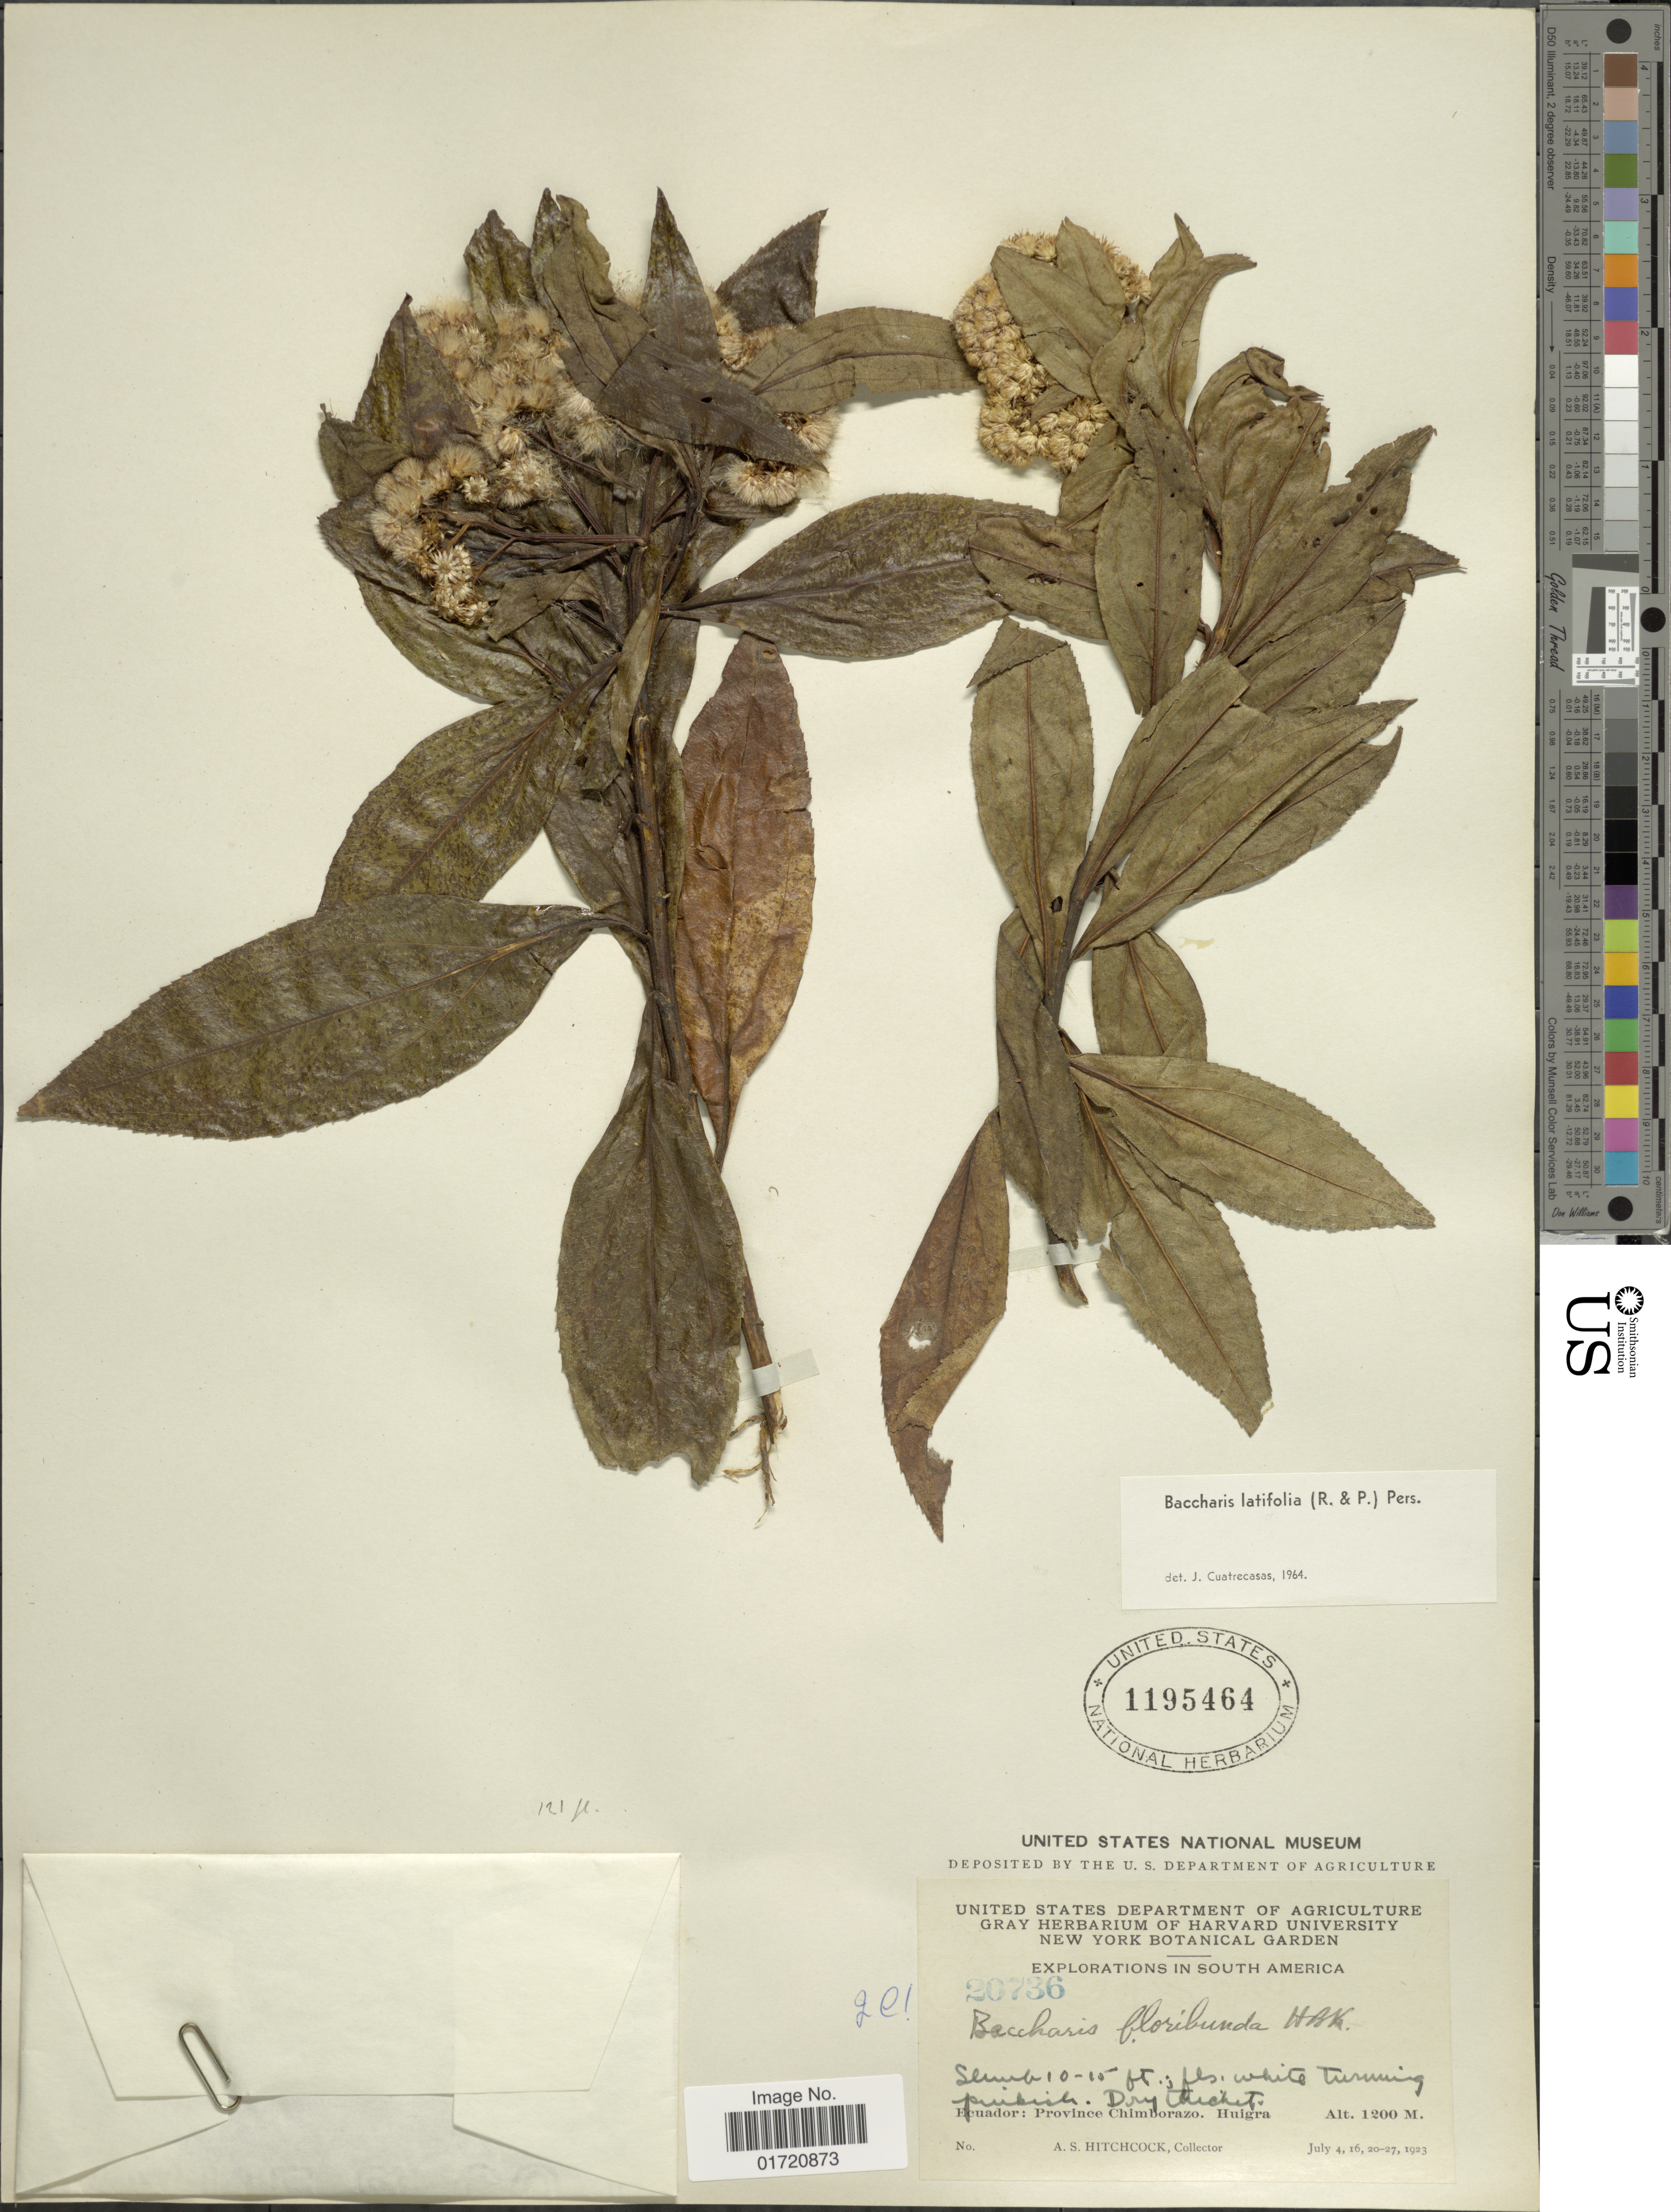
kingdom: Plantae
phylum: Tracheophyta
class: Magnoliopsida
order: Asterales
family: Asteraceae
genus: Baccharis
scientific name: Baccharis latifolia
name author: (Ruiz & Pav.) Pers.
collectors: A. S. Hitchcock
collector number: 20736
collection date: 1923-07-04/1923-07-27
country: Ecuador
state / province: Chimborazo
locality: South America, Huigra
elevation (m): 1200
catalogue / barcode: US 1195464